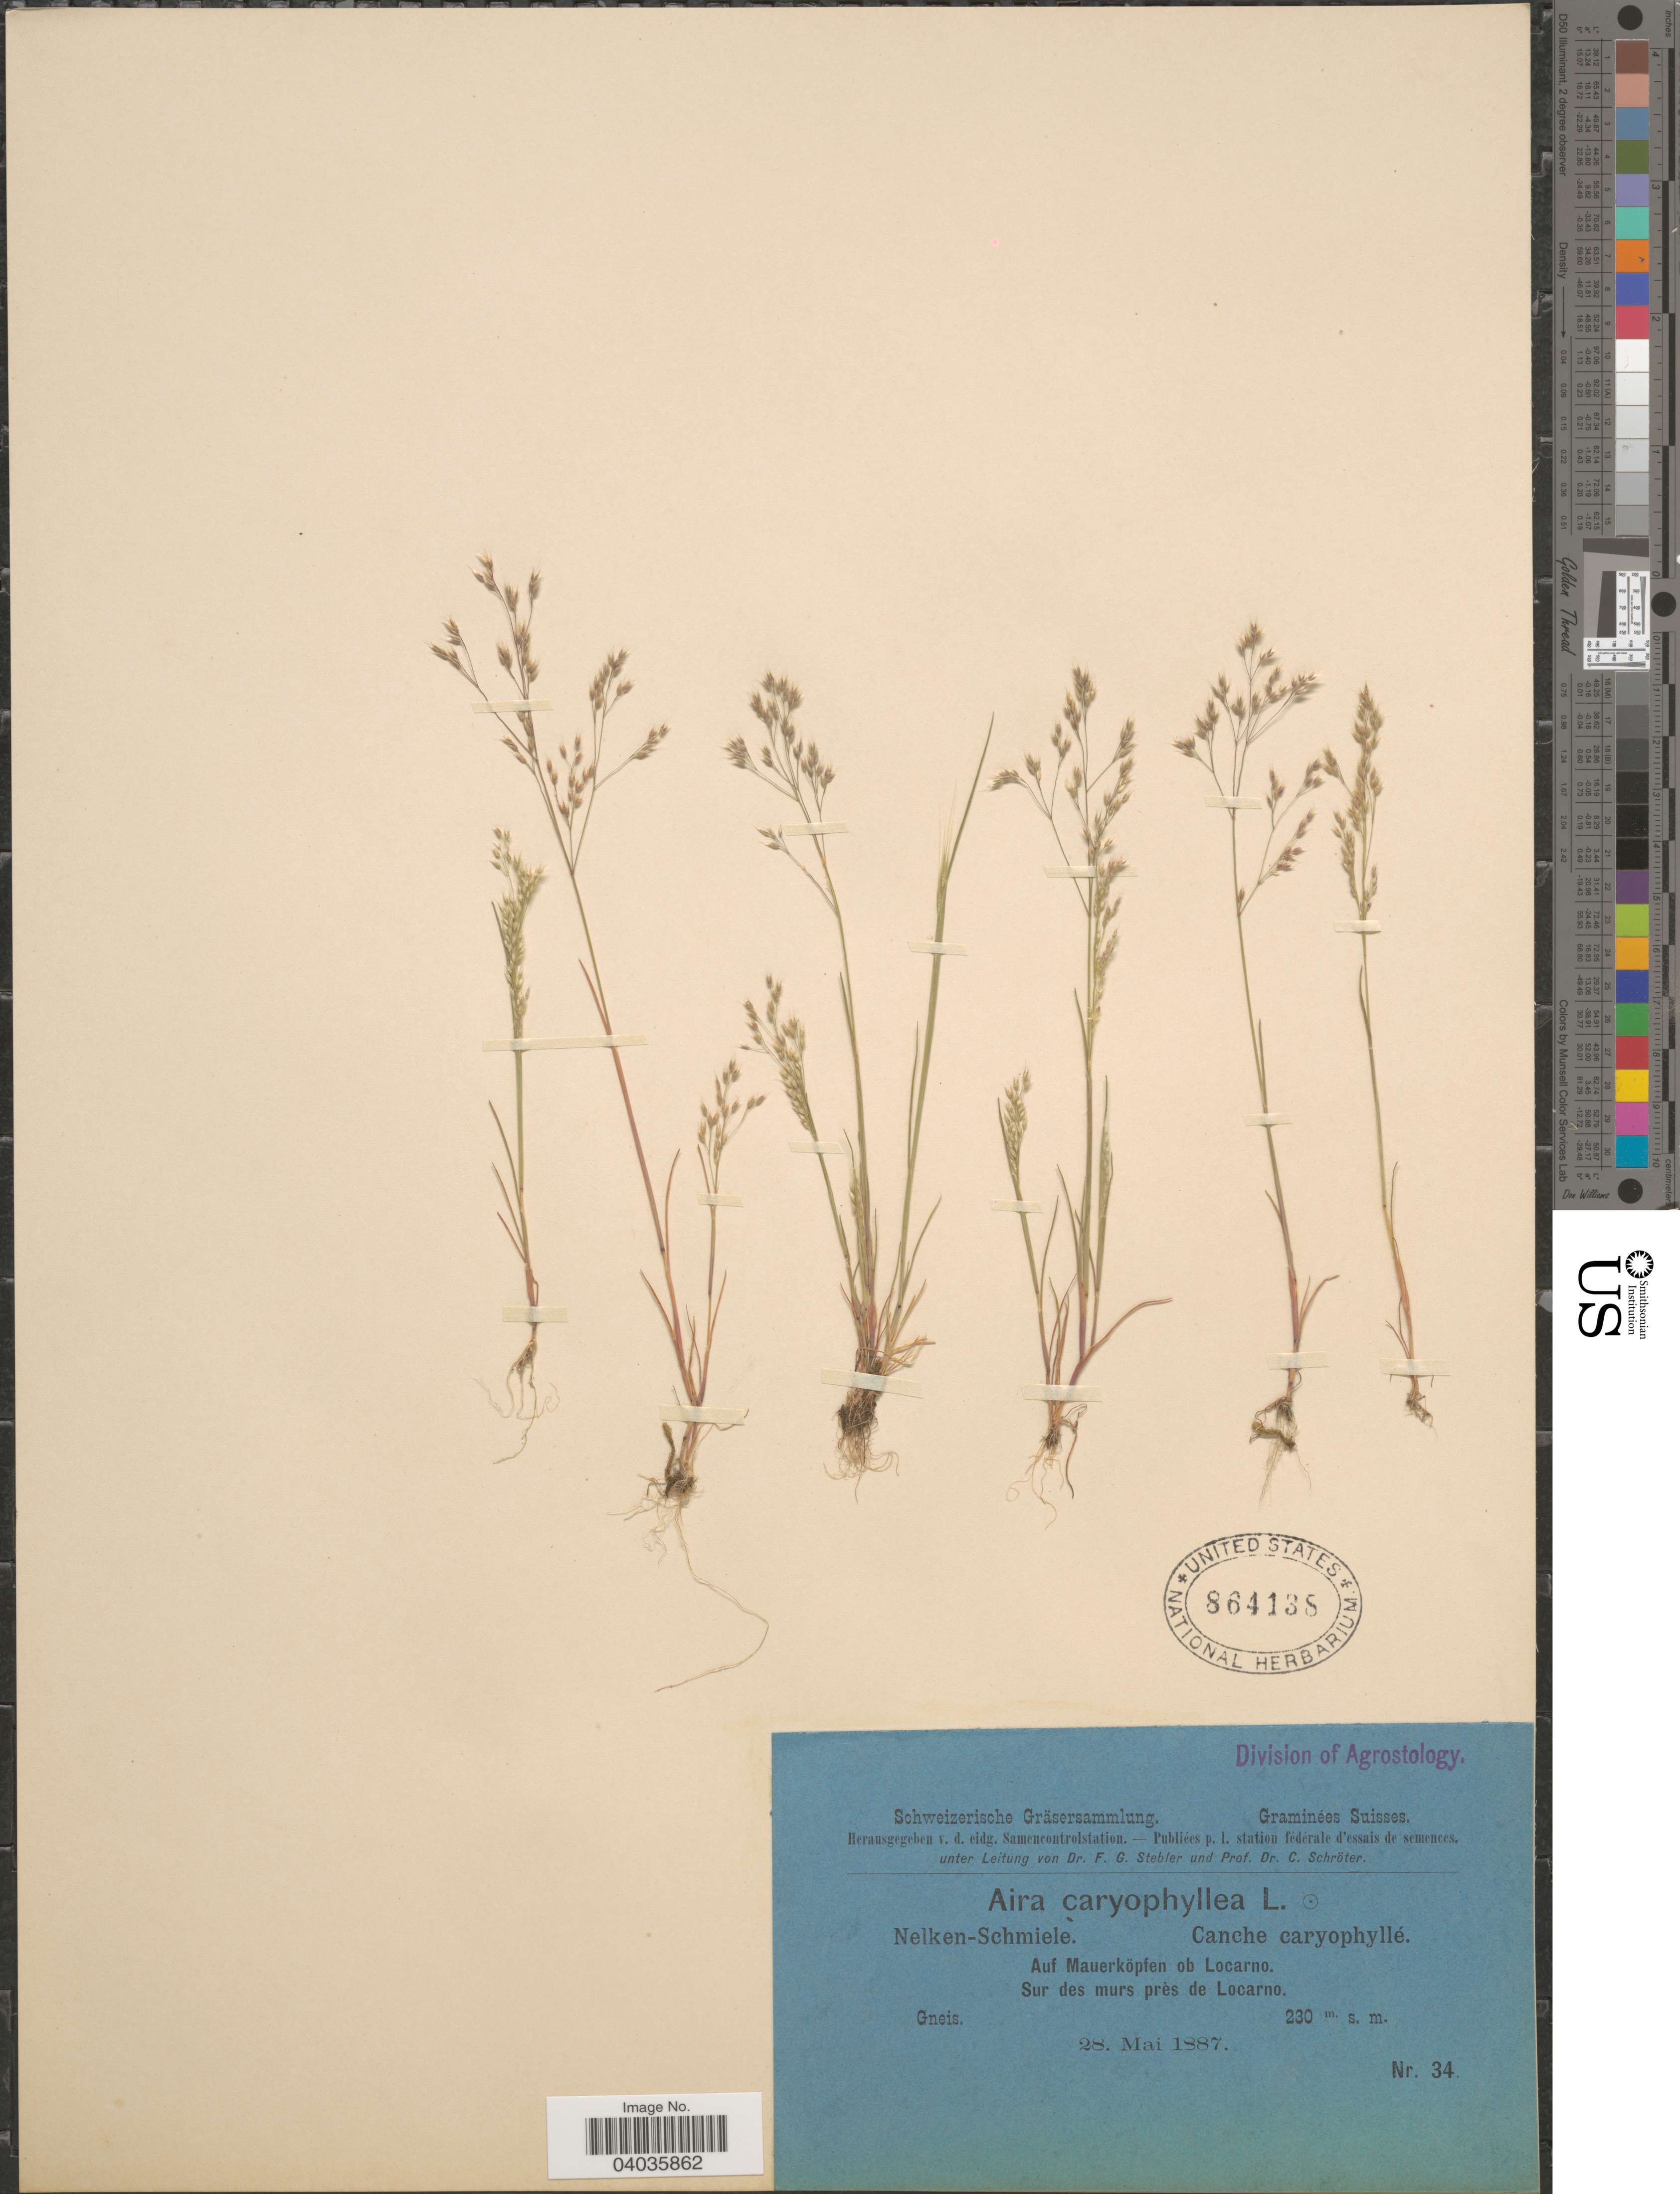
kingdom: Plantae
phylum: Tracheophyta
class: Liliopsida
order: Poales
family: Poaceae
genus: Aira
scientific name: Aira caryophyllea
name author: L.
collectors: Stebler, F.G. & Schröter, C.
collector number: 34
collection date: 1887-05-28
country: Switzerland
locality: Auf Mauerköpfen ob Locarno. Sur des murs près de Locarno.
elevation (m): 230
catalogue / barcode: US 864138